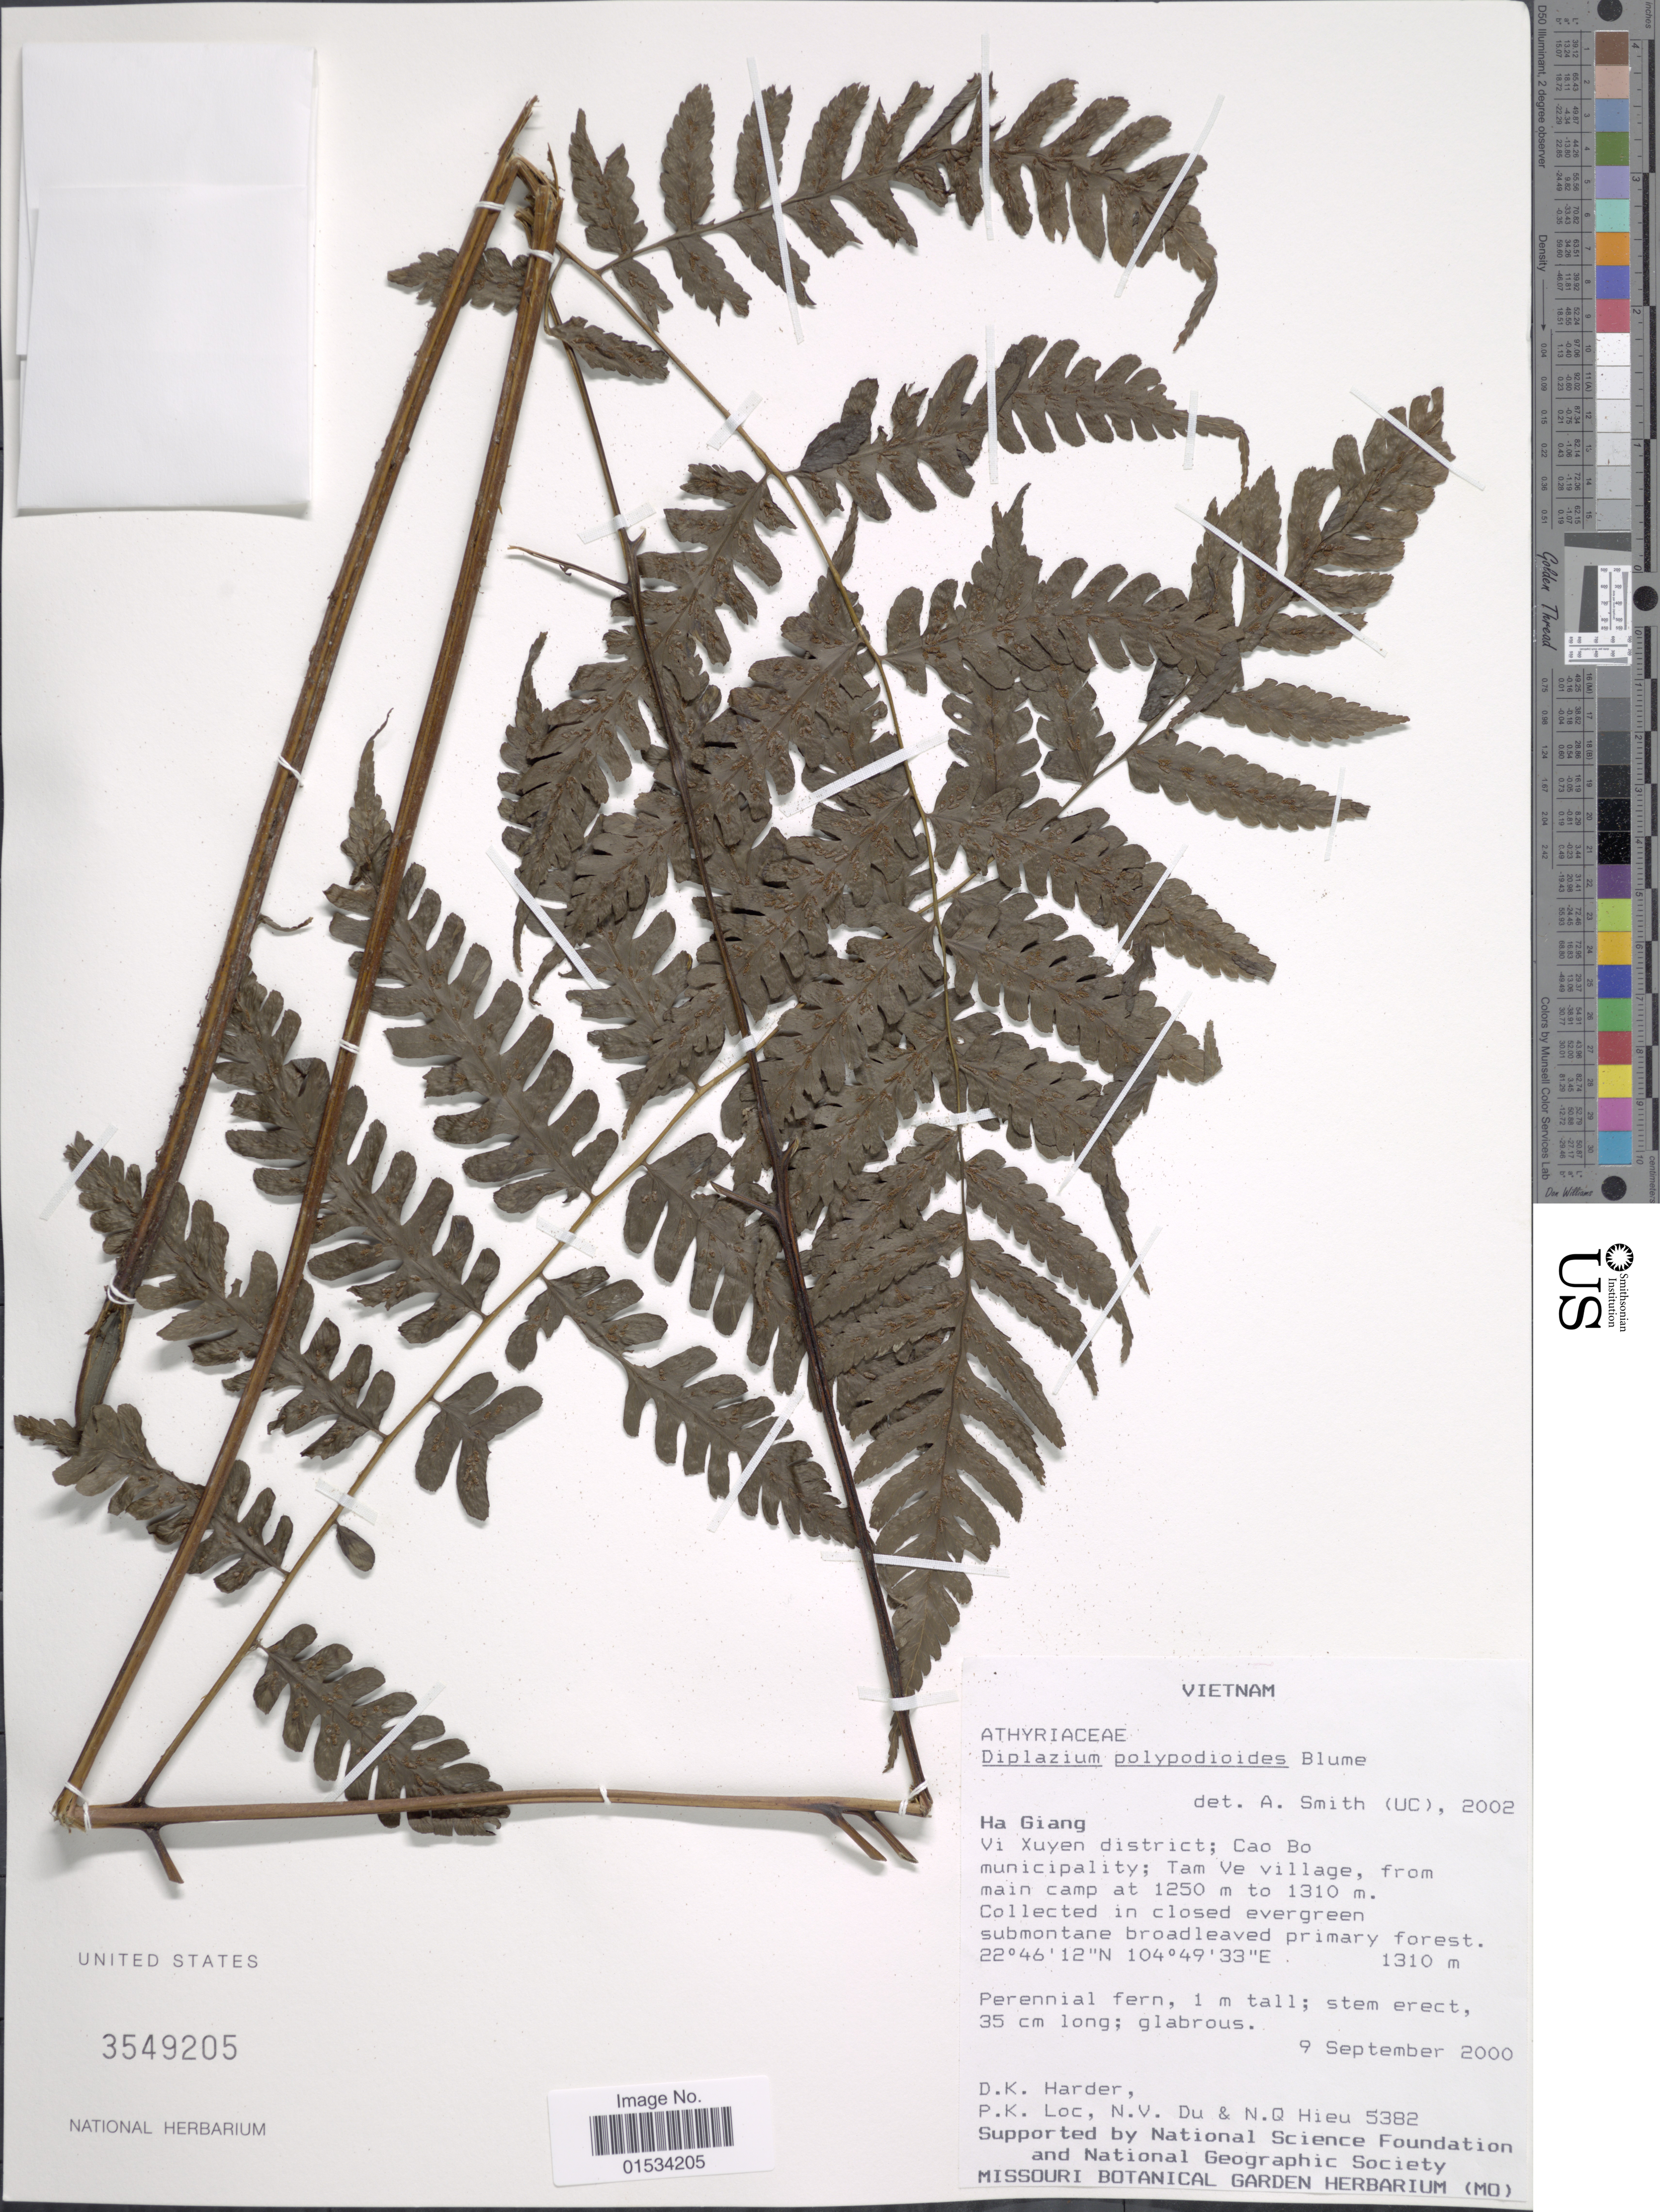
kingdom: Plantae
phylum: Tracheophyta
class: Polypodiopsida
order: Polypodiales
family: Athyriaceae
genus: Diplazium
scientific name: Diplazium polypodioides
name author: Blume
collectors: D. Harder, P. K. Lôc, N. Du & N. Hieu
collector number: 5382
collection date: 2000-09-09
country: Vietnam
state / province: Ha Giang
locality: Vi Xuyen district; Cao Bo, Municipality; Tam Ve village, collected in closed evergreen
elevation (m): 1250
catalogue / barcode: US 3549205